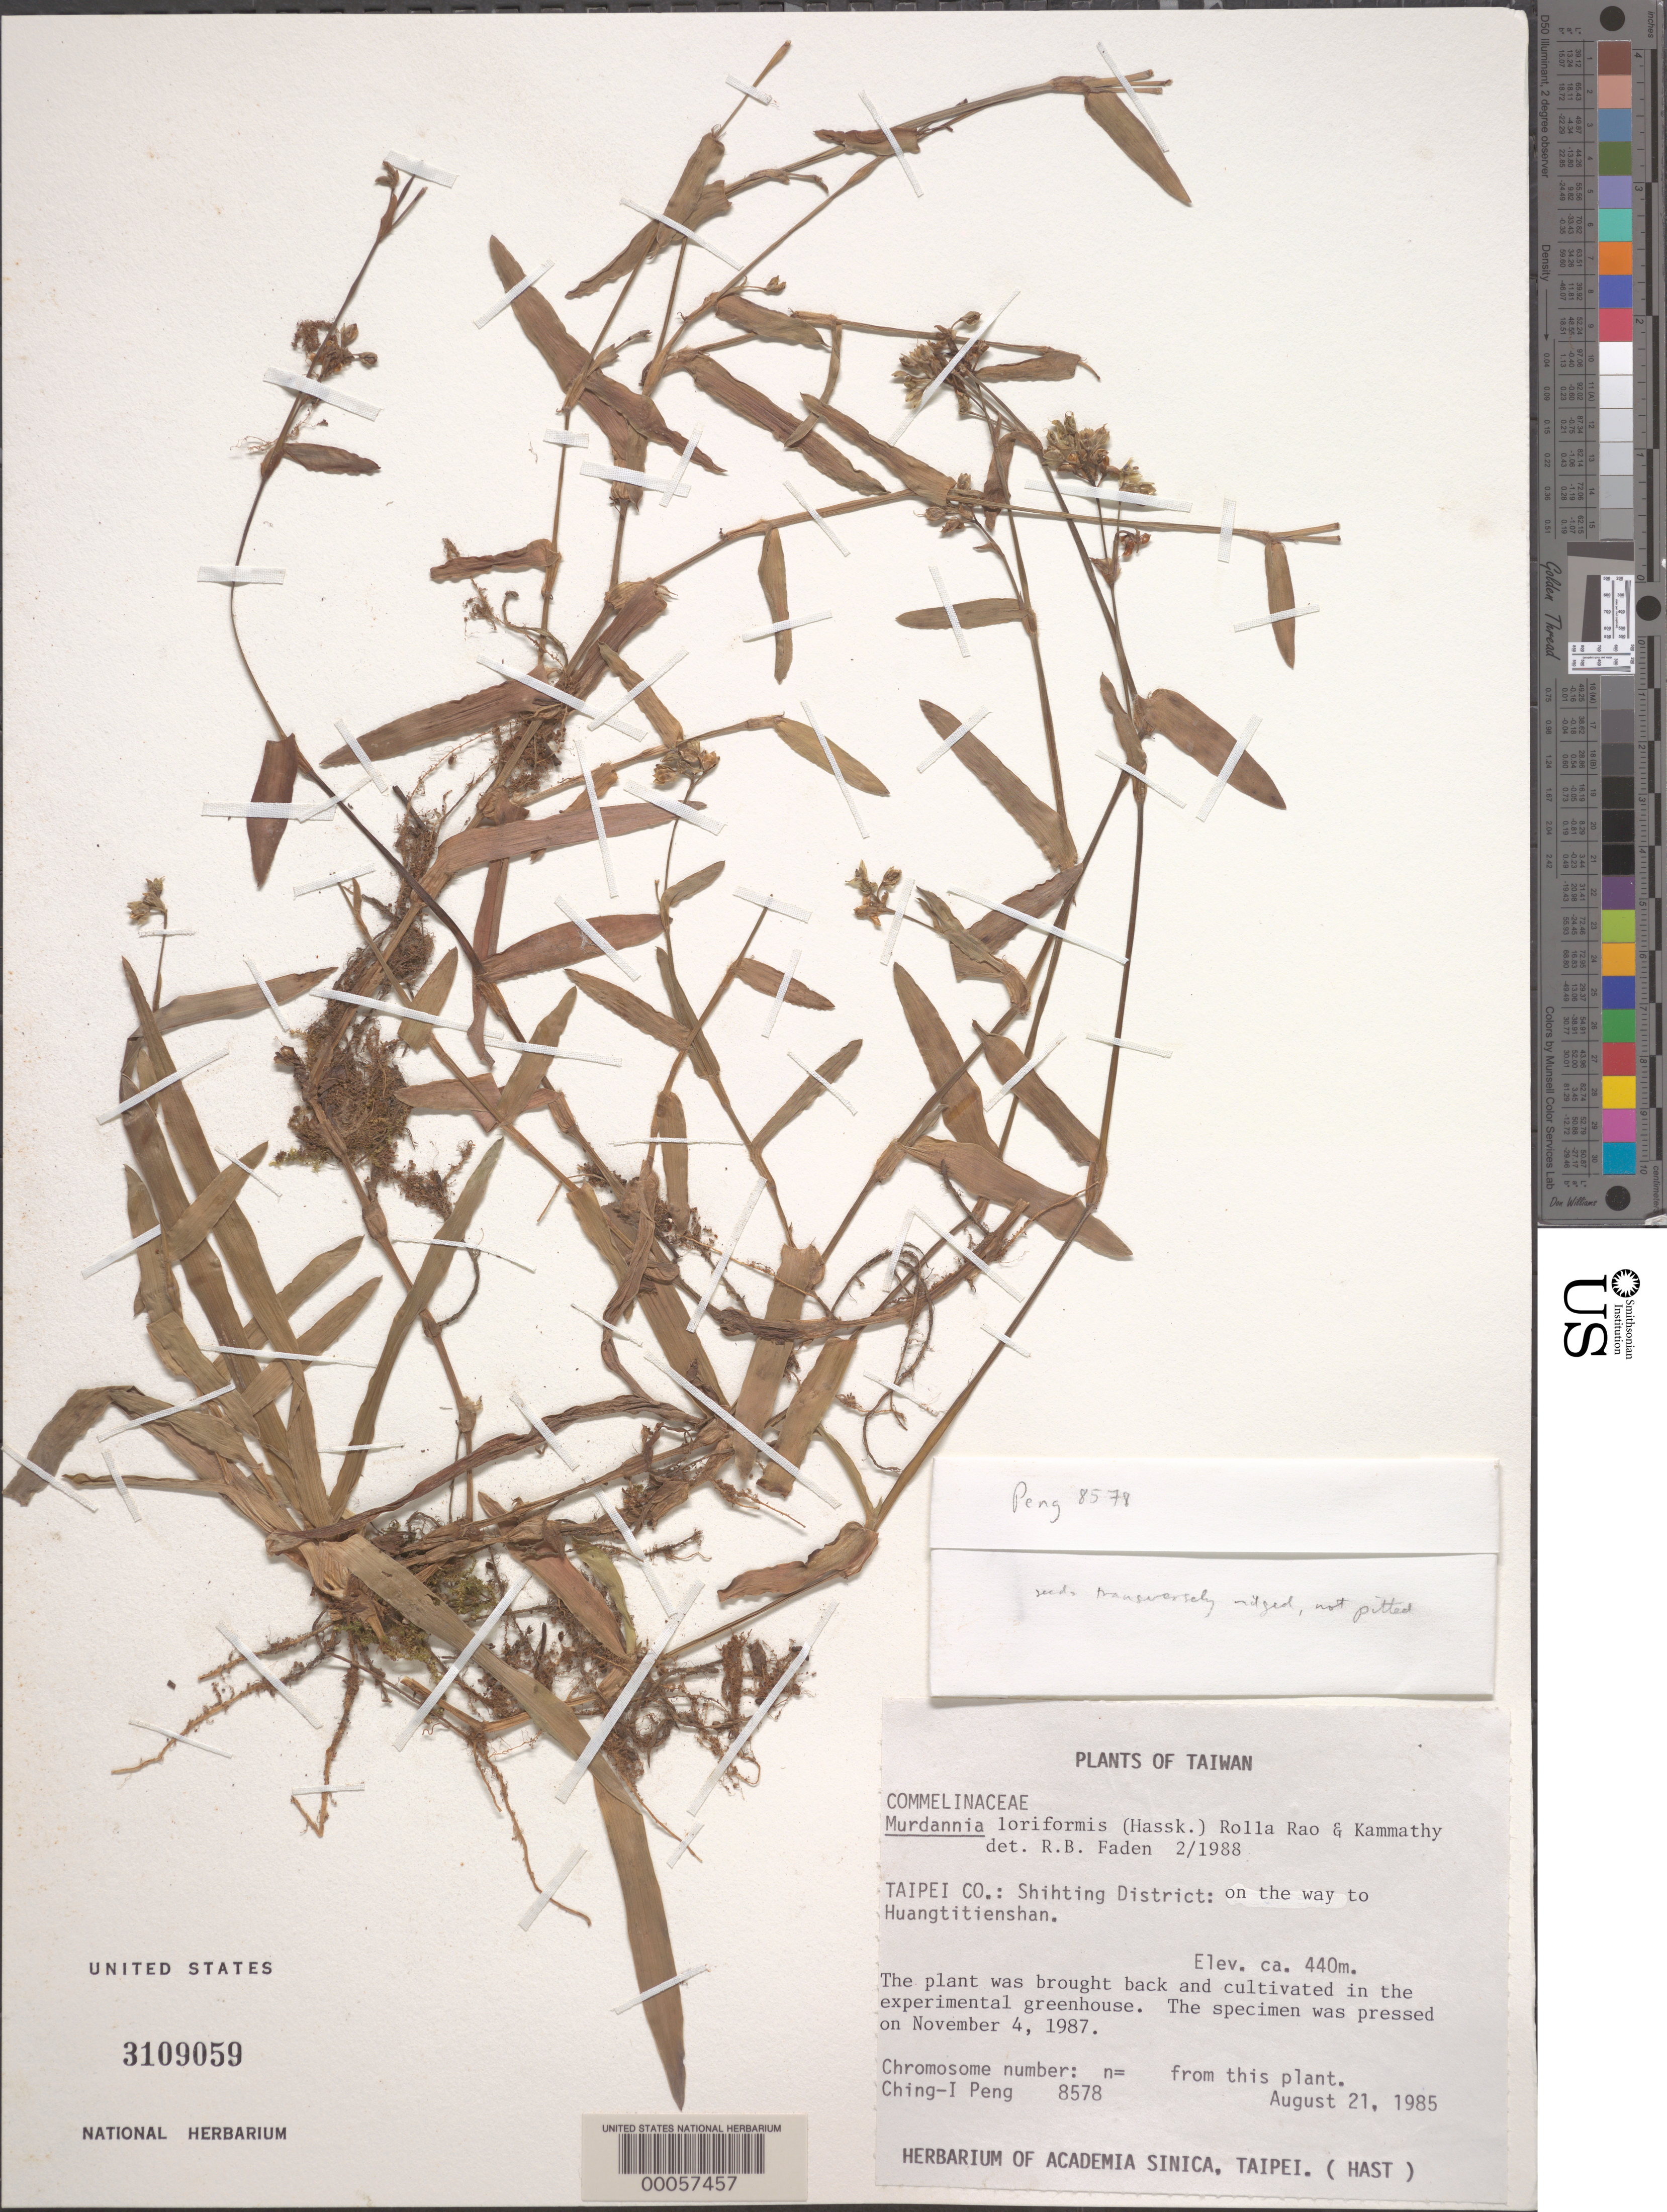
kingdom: Plantae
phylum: Tracheophyta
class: Liliopsida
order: Commelinales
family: Commelinaceae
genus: Murdannia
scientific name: Murdannia loriformis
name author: (Hassk.) R.S. Rao & Kammathy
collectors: C.-I Peng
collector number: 8578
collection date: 1985-08-21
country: Taiwan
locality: Taipei Co.: Shihting District: on the way to Huangtitienshan.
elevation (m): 440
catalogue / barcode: US 3109059